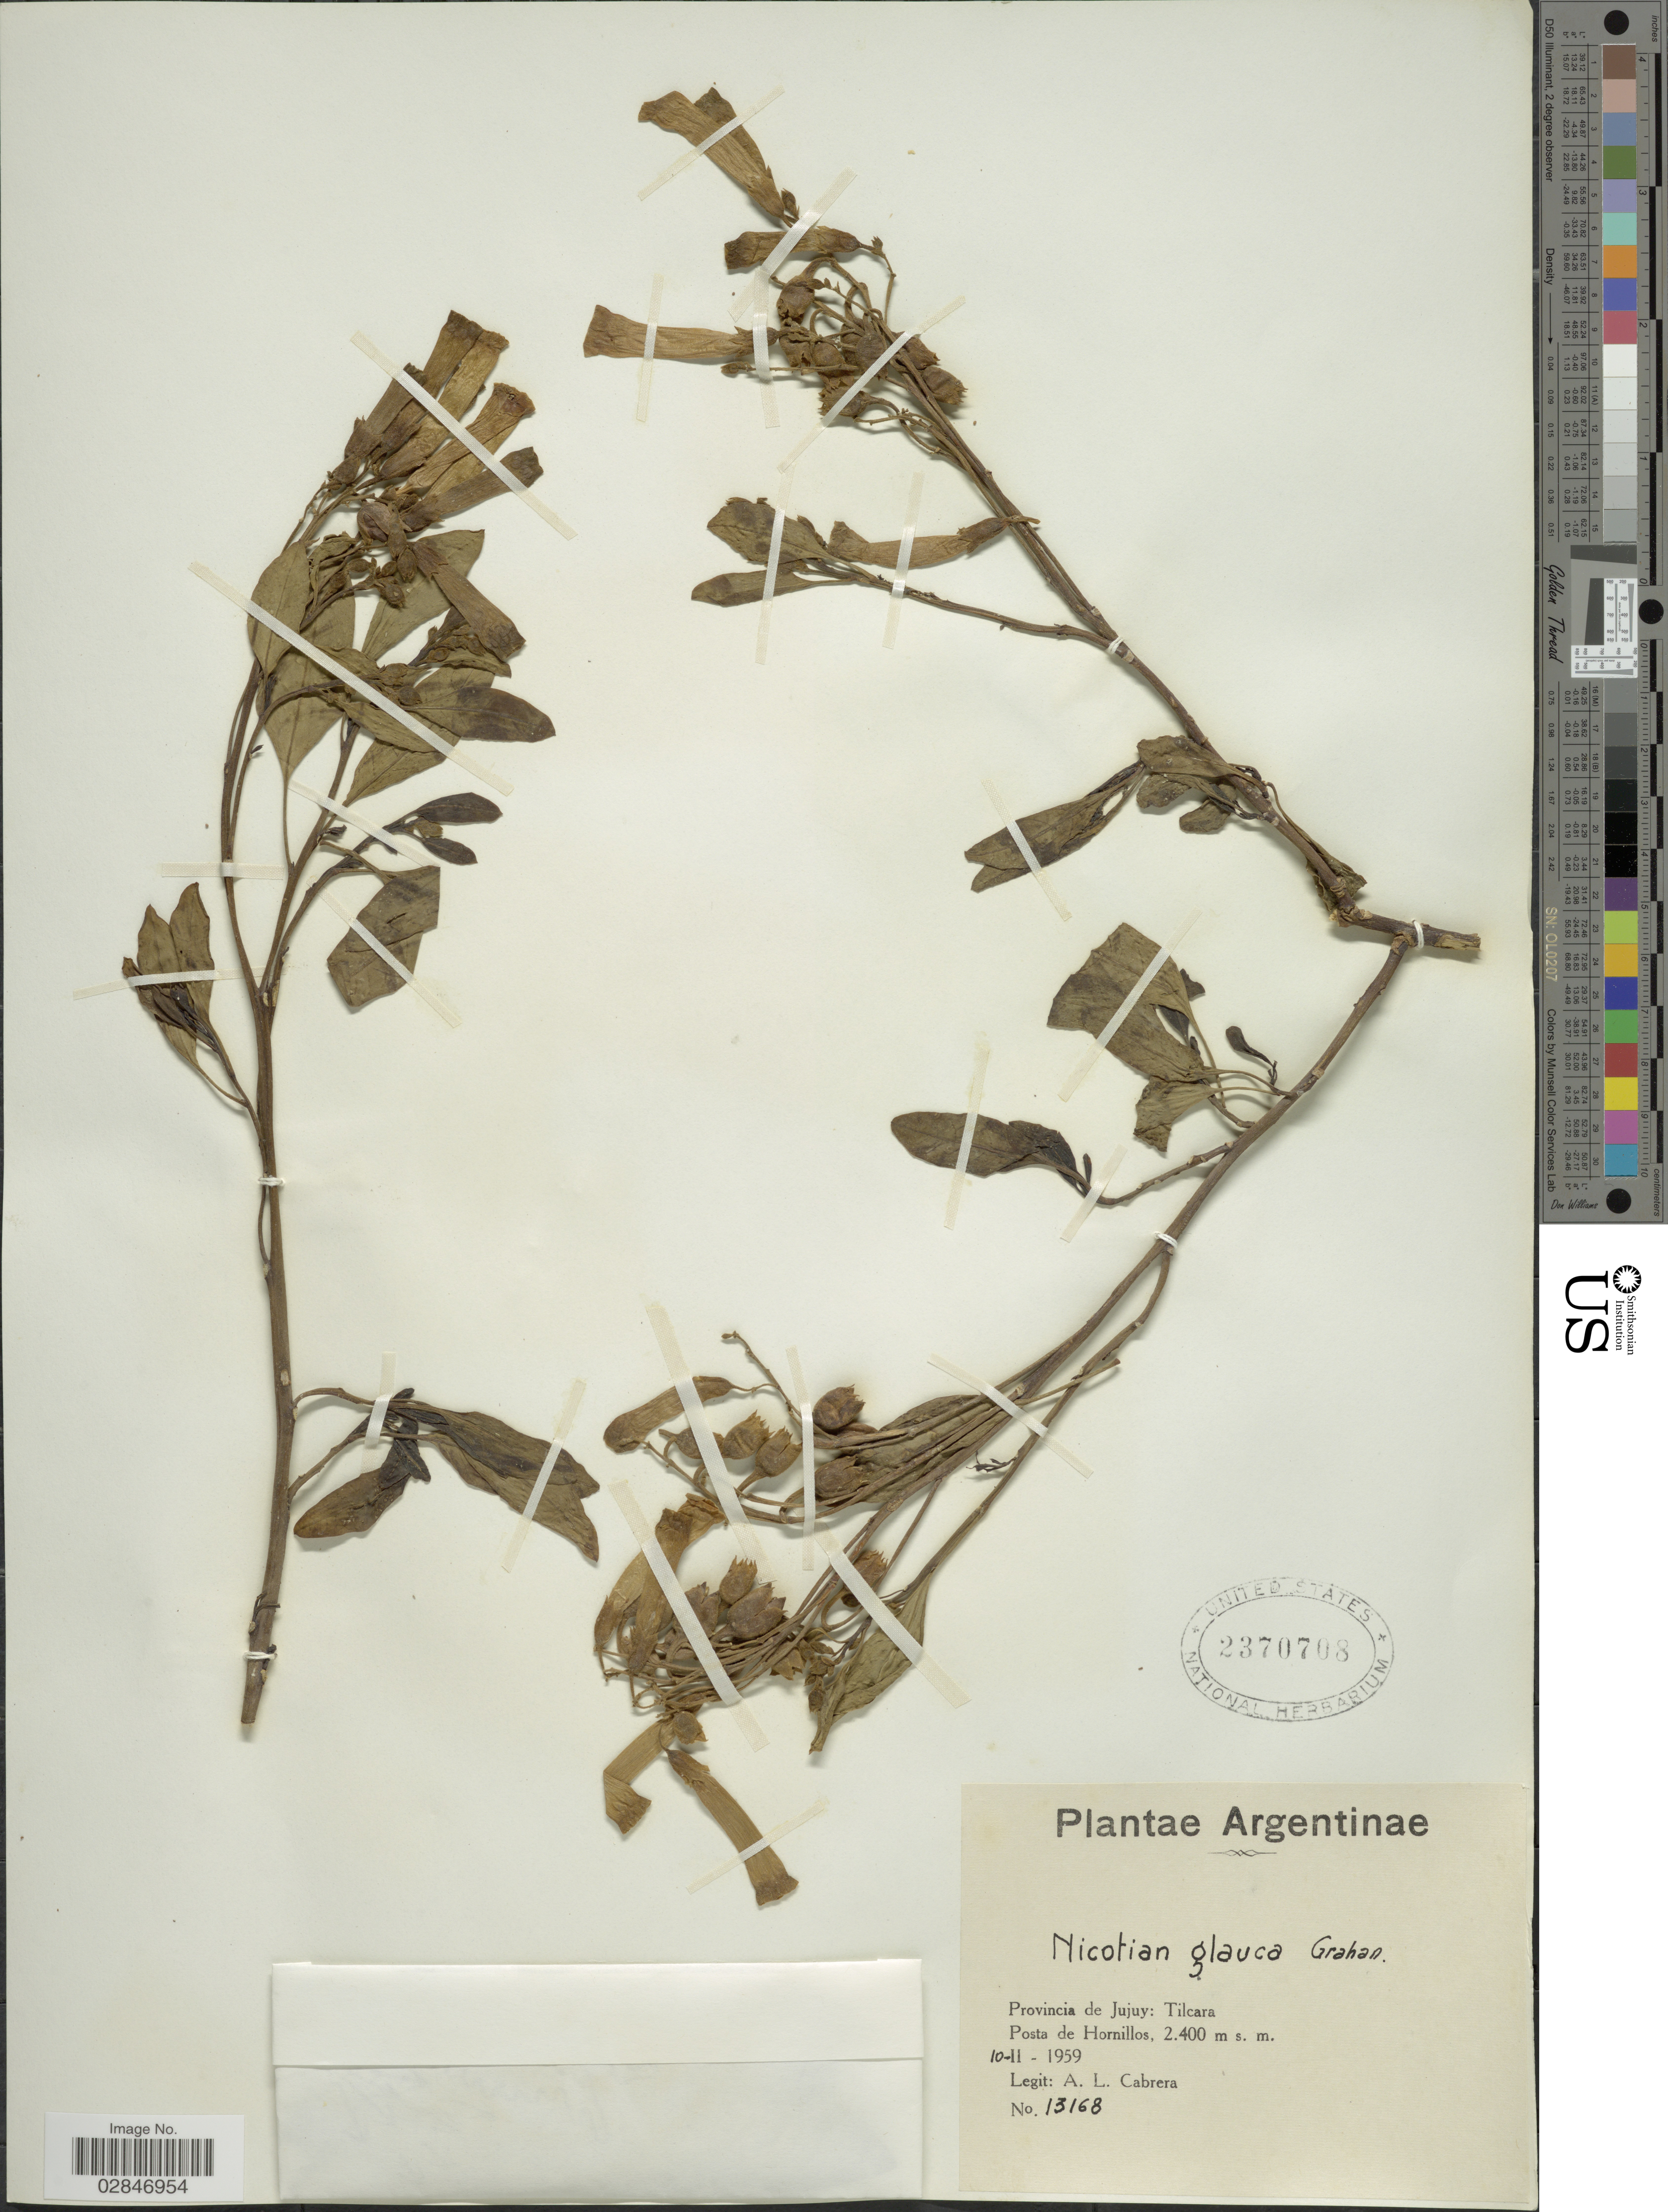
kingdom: Plantae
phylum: Tracheophyta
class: Magnoliopsida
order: Solanales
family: Solanaceae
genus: Nicotiana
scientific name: Nicotiana glauca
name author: Graham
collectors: A. L. Cabrera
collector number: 13168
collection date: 1959-02-10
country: Argentina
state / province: Jujuy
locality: Provincia de Jujuy: Tilcara, Posta de Hornillos.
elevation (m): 2400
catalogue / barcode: US 2370708